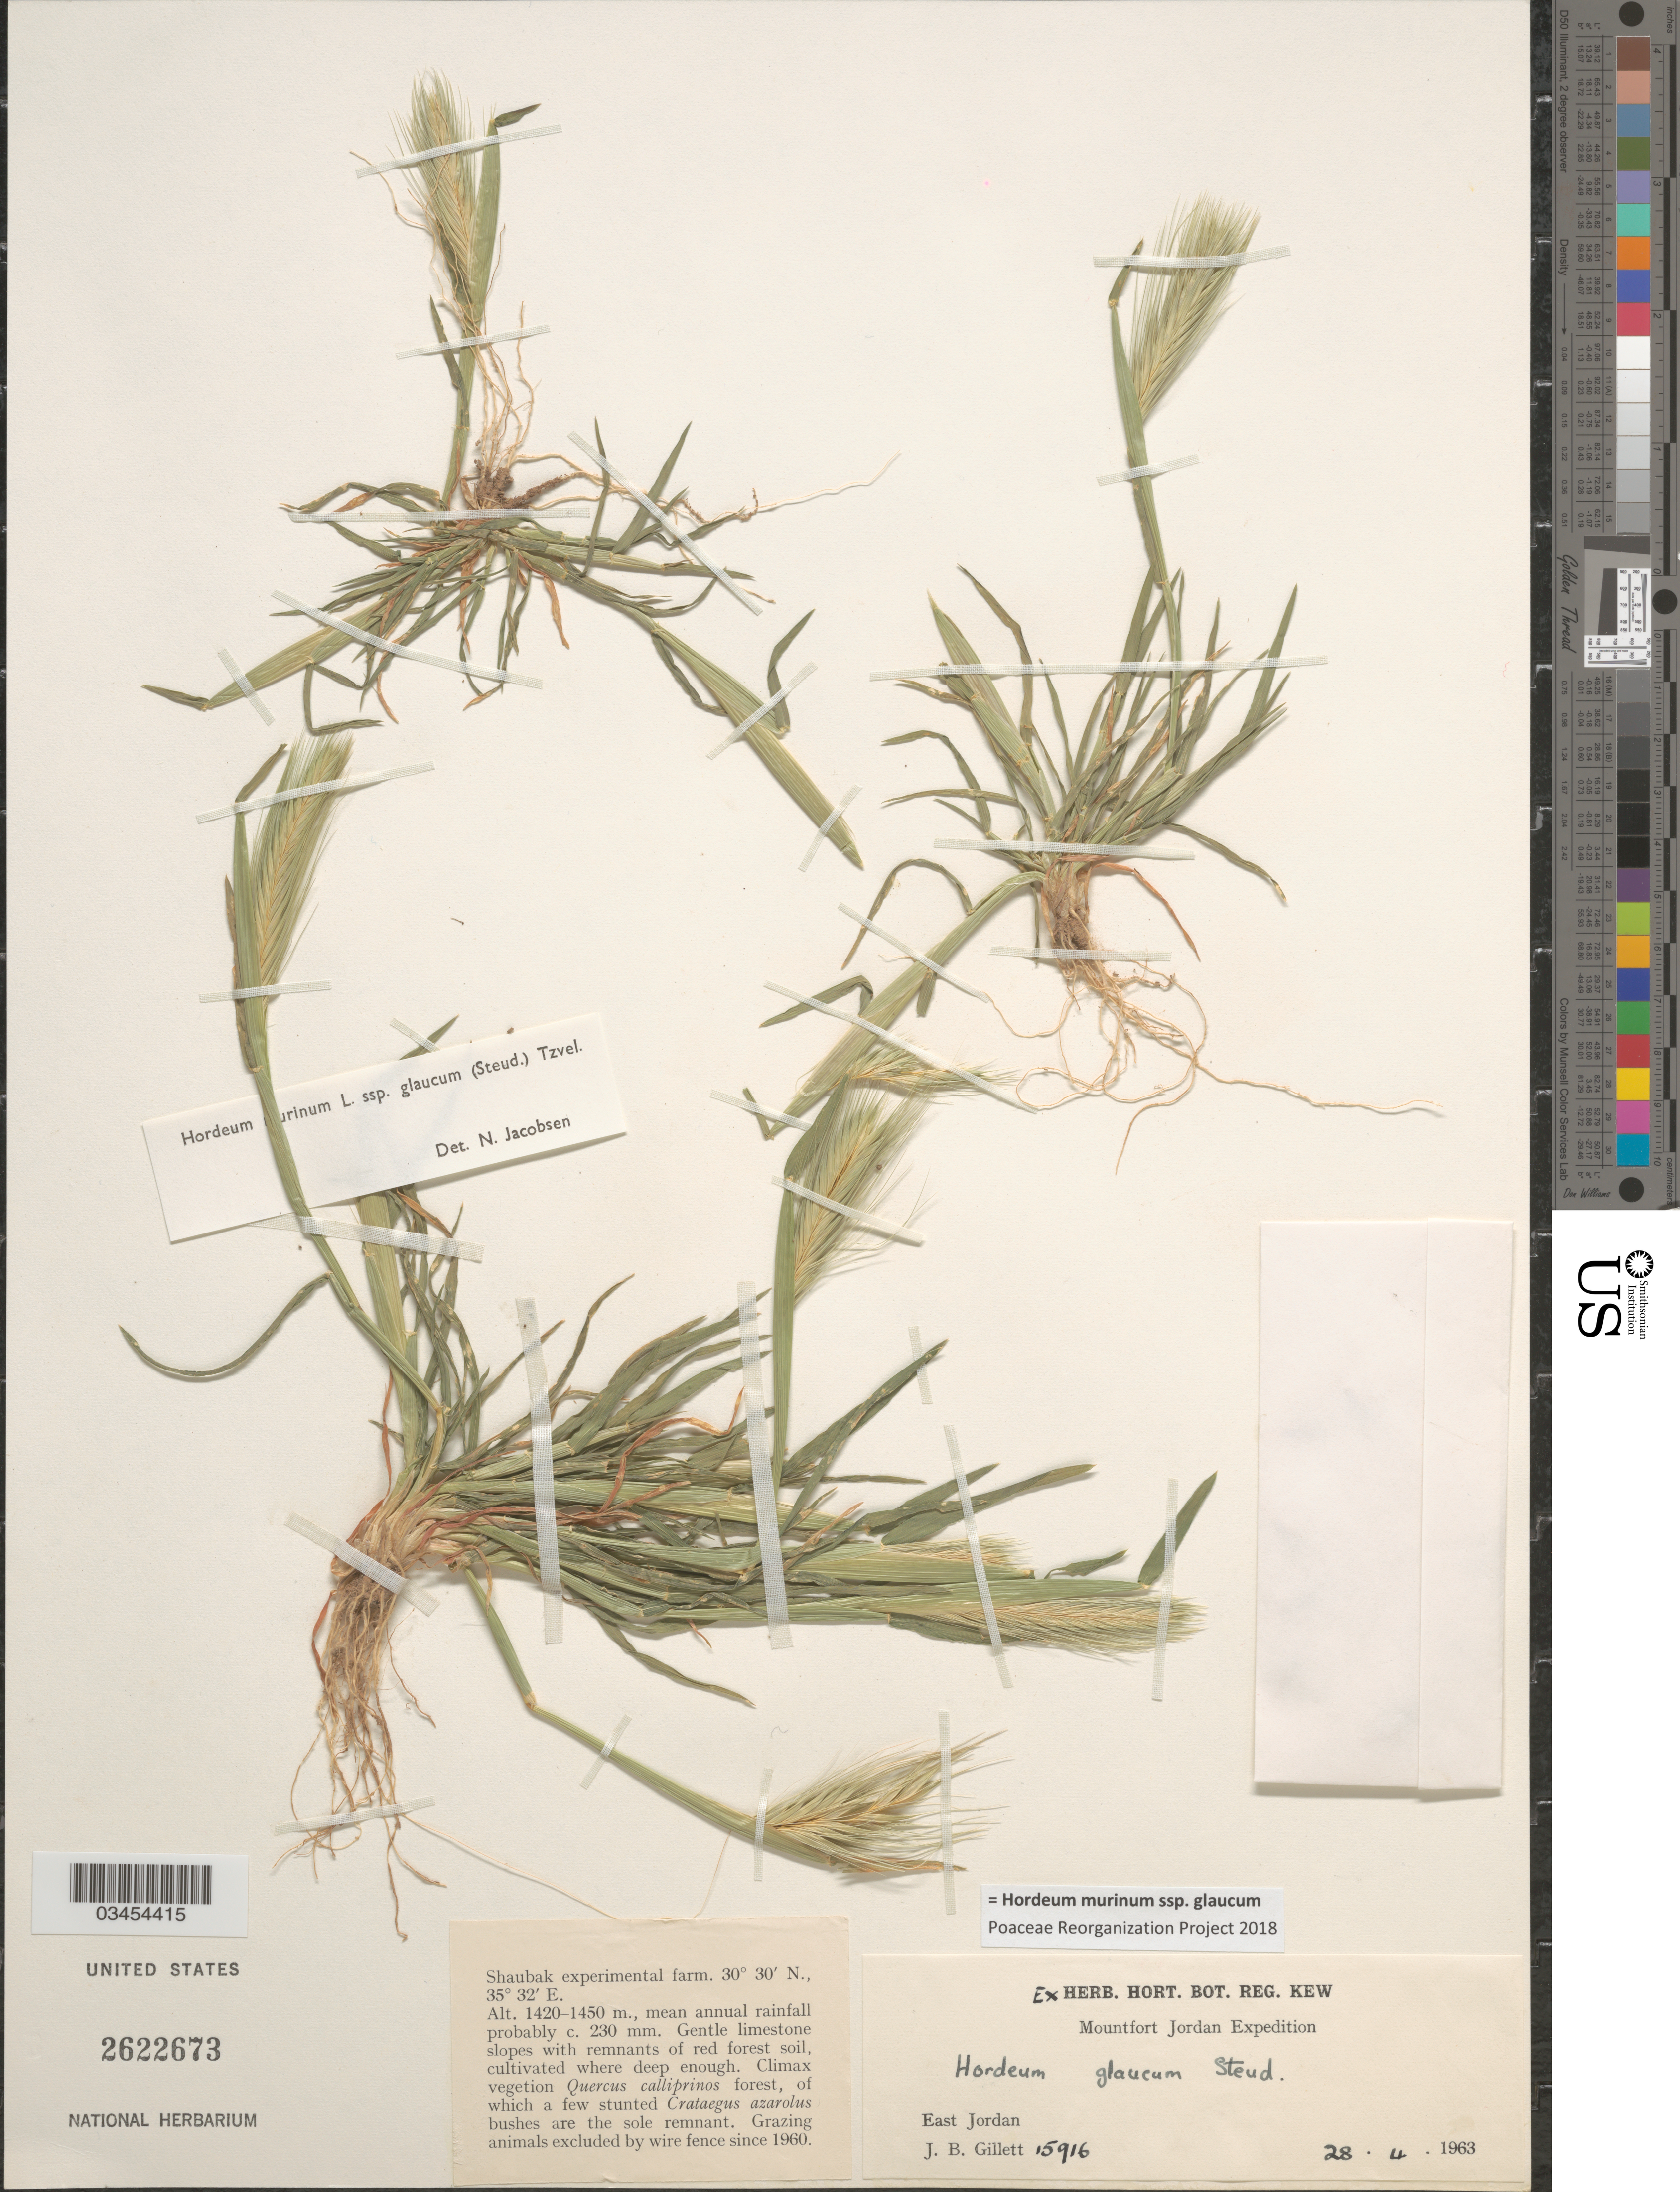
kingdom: Plantae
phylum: Tracheophyta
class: Liliopsida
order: Poales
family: Poaceae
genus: Hordeum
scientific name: Hordeum murinum subsp. glaucum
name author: (Steud.) Tzvelev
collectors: J. B. Gillett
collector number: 15916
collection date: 1963-04-28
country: Jordan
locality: Mountfort Jordan Expedition. East Jordan. Shaubak experimental farm.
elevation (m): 1420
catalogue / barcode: US 2622673